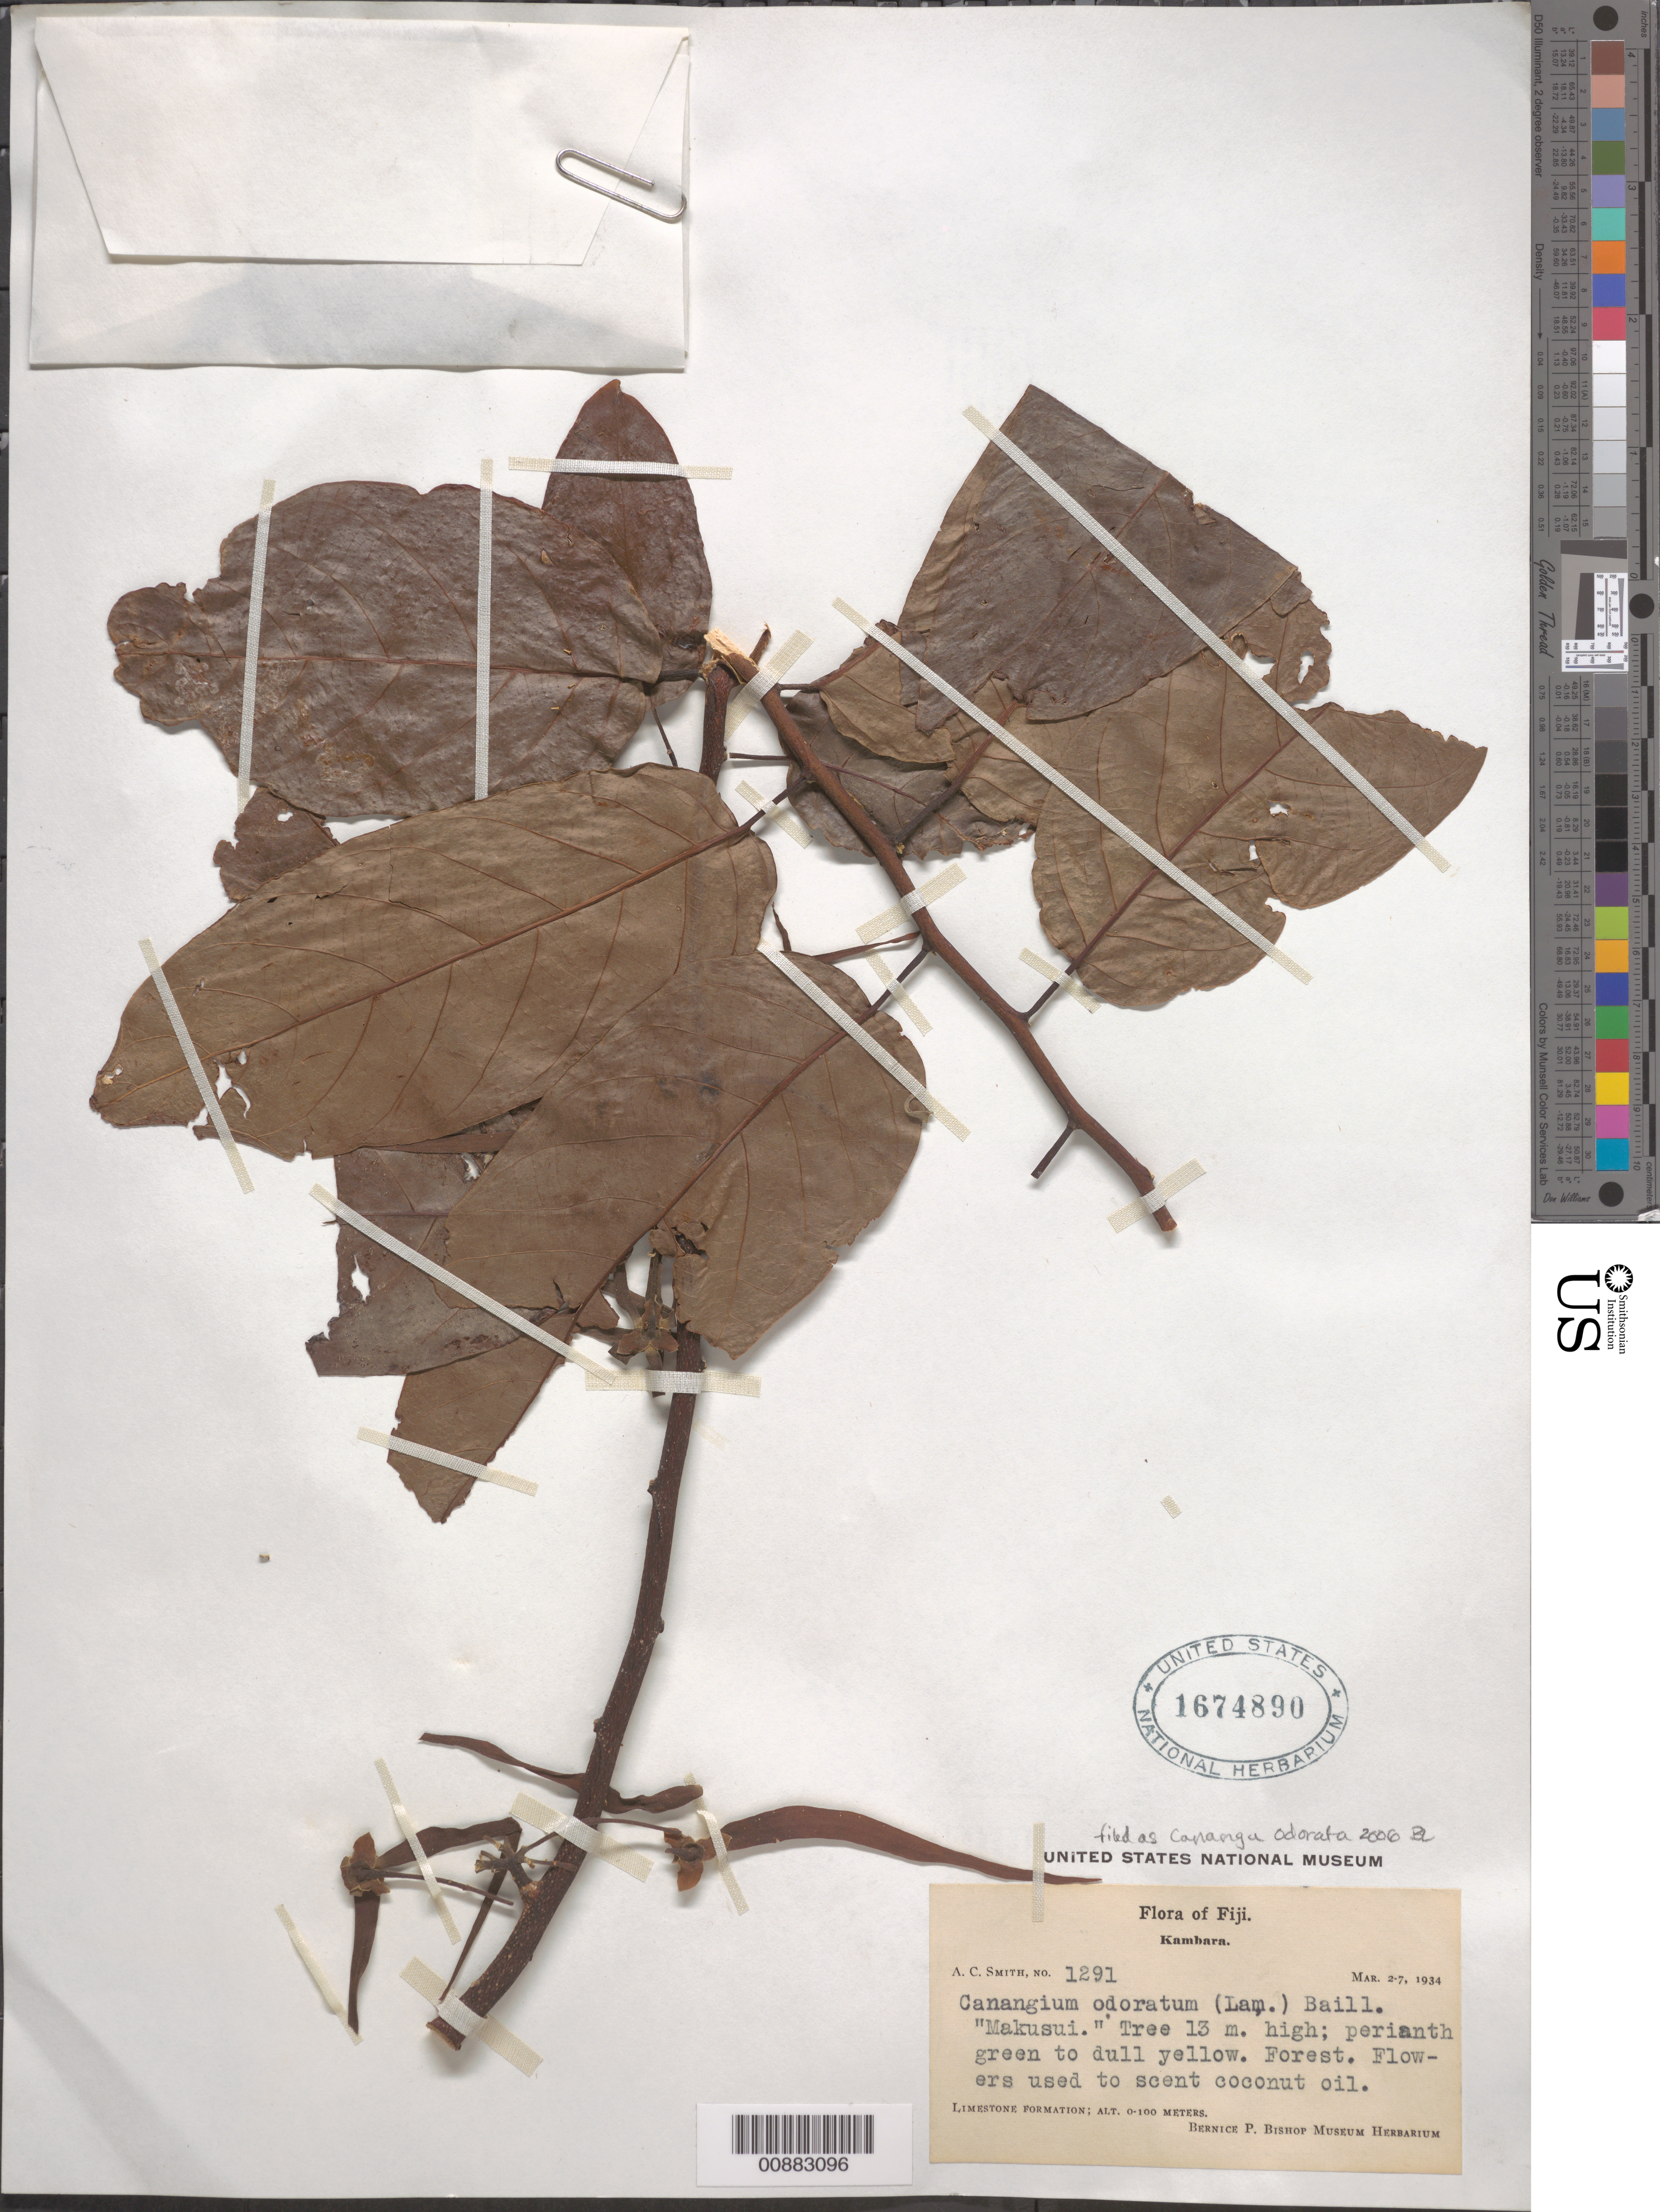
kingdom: Plantae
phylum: Tracheophyta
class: Magnoliopsida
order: Magnoliales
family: Annonaceae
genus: Cananga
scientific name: Cananga odorata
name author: (Lam.) Hook. f. & Thomson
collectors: C. A. Smith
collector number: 1291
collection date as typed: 02 Mar 1934 to 07 Mar 1934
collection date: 1934-03-02/1934-03-07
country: Fiji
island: Kabara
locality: (Kambara)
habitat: limestone formation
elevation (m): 0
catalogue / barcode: US 1674890